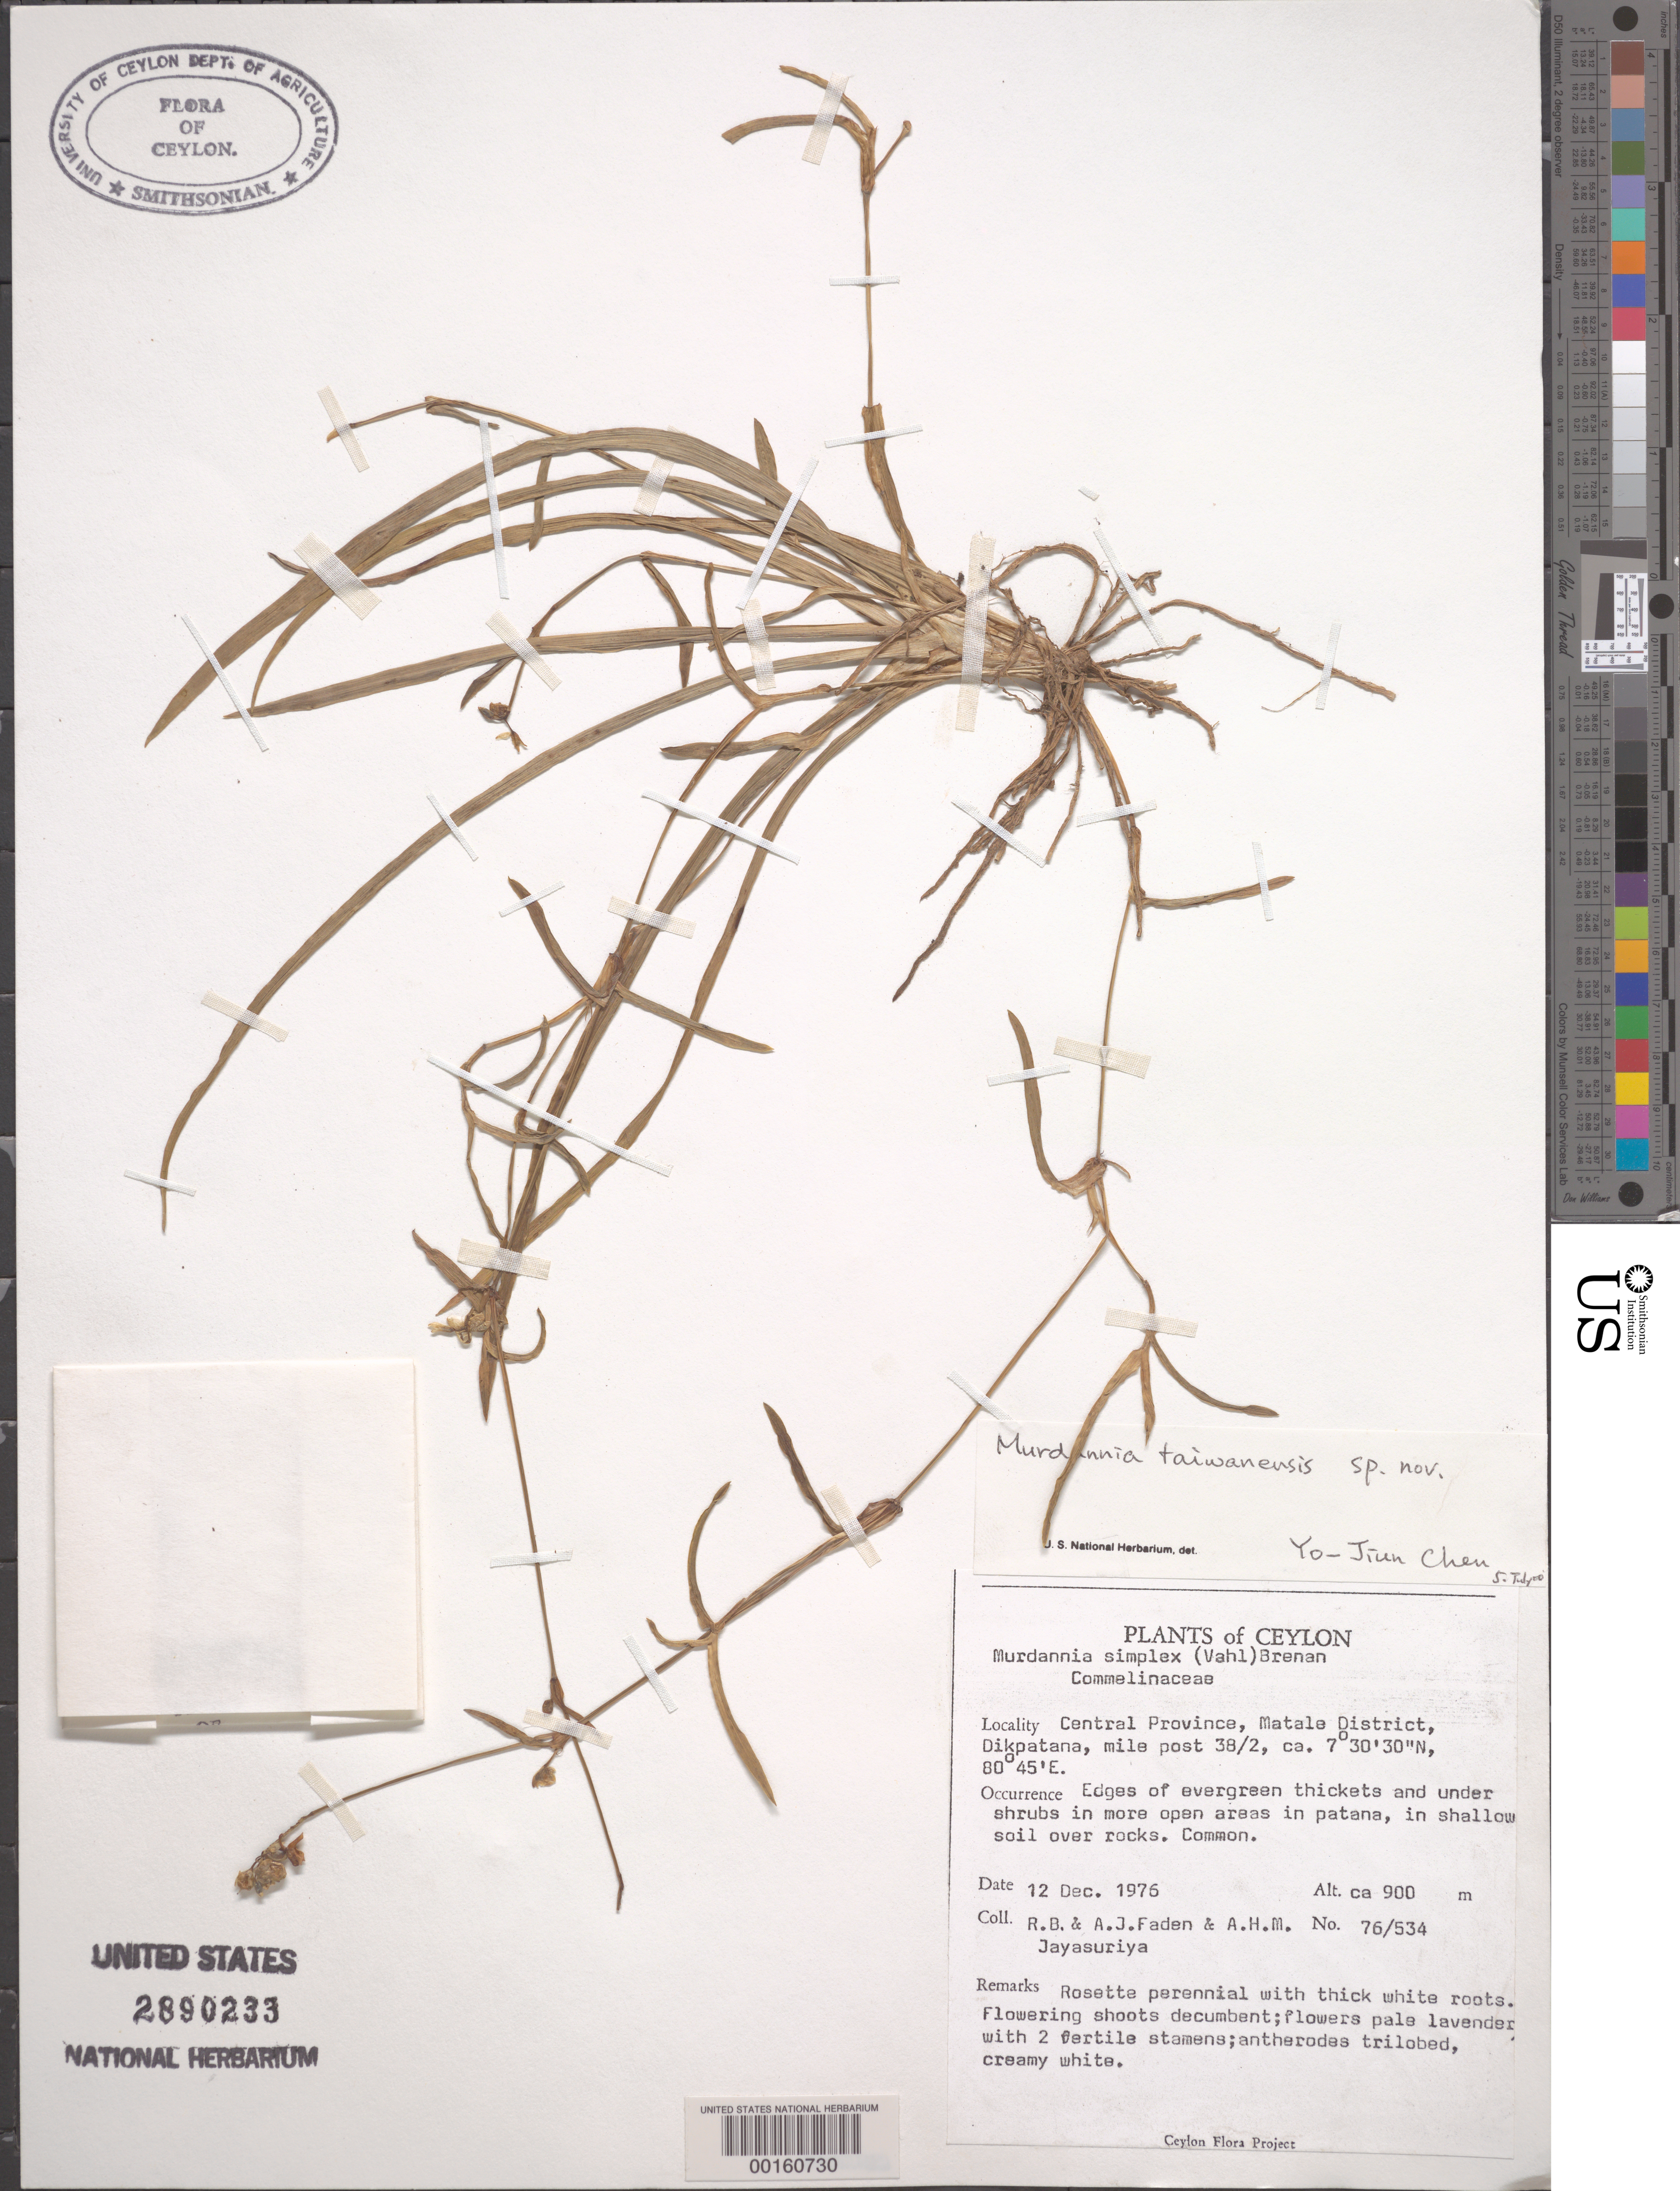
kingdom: Plantae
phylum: Tracheophyta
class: Liliopsida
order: Commelinales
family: Commelinaceae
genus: Murdannia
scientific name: Murdannia simplex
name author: (Vahl) Brenan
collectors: R. B. Faden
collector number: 76/534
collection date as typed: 12 Dec 1976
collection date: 1976-12-12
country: Sri Lanka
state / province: Central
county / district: Matale Dist.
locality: Dikpatana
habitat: Shallow soil oer rock; evergreen thicket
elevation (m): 900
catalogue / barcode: US 2890233